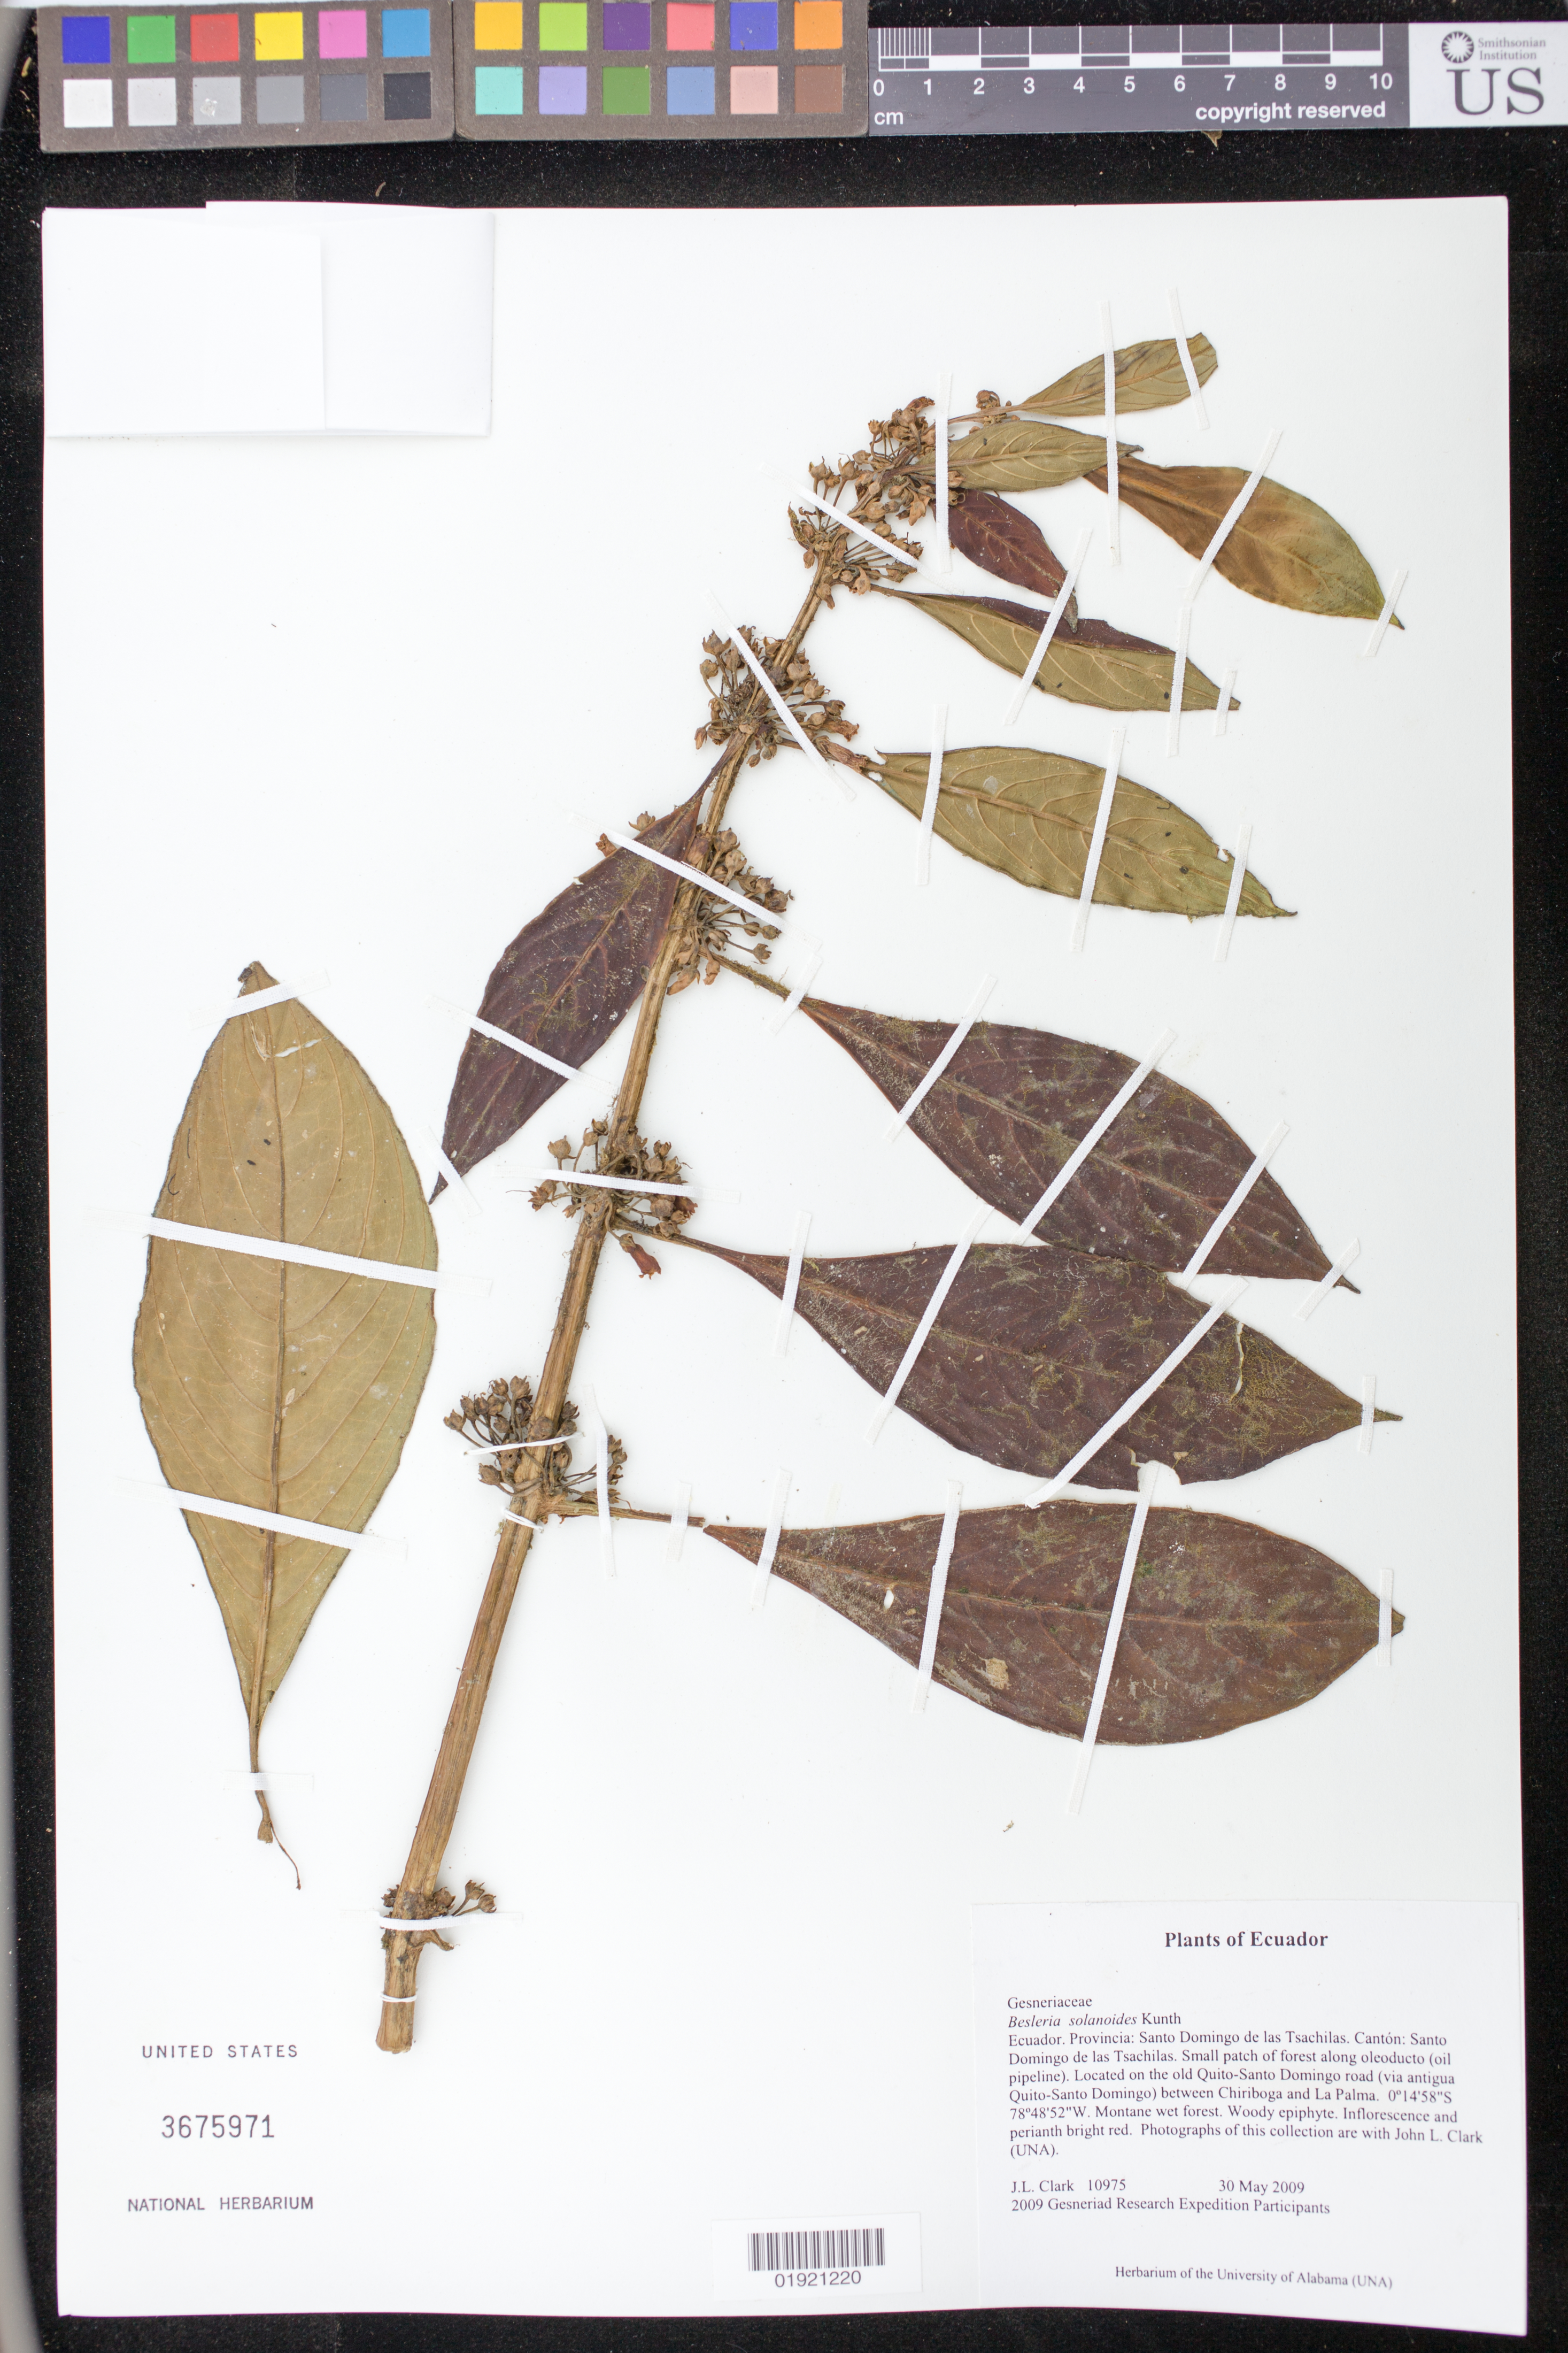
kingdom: Plantae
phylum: Tracheophyta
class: Magnoliopsida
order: Lamiales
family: Gesneriaceae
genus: Besleria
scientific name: Besleria solanoides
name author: Kunth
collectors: J. L. Clark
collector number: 10975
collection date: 2009-05-30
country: Ecuador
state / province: Tsáchilas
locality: Canton: Santo Domingo de los Tsachilas. Small patch of forest along oleoducto (oil pipeline). Located on the old Quito-Santo Domingo road (via antigua Quito-Santo Domingo) between Chiriboga and La Palma.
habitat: Montane wet forest.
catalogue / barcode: US 3675971